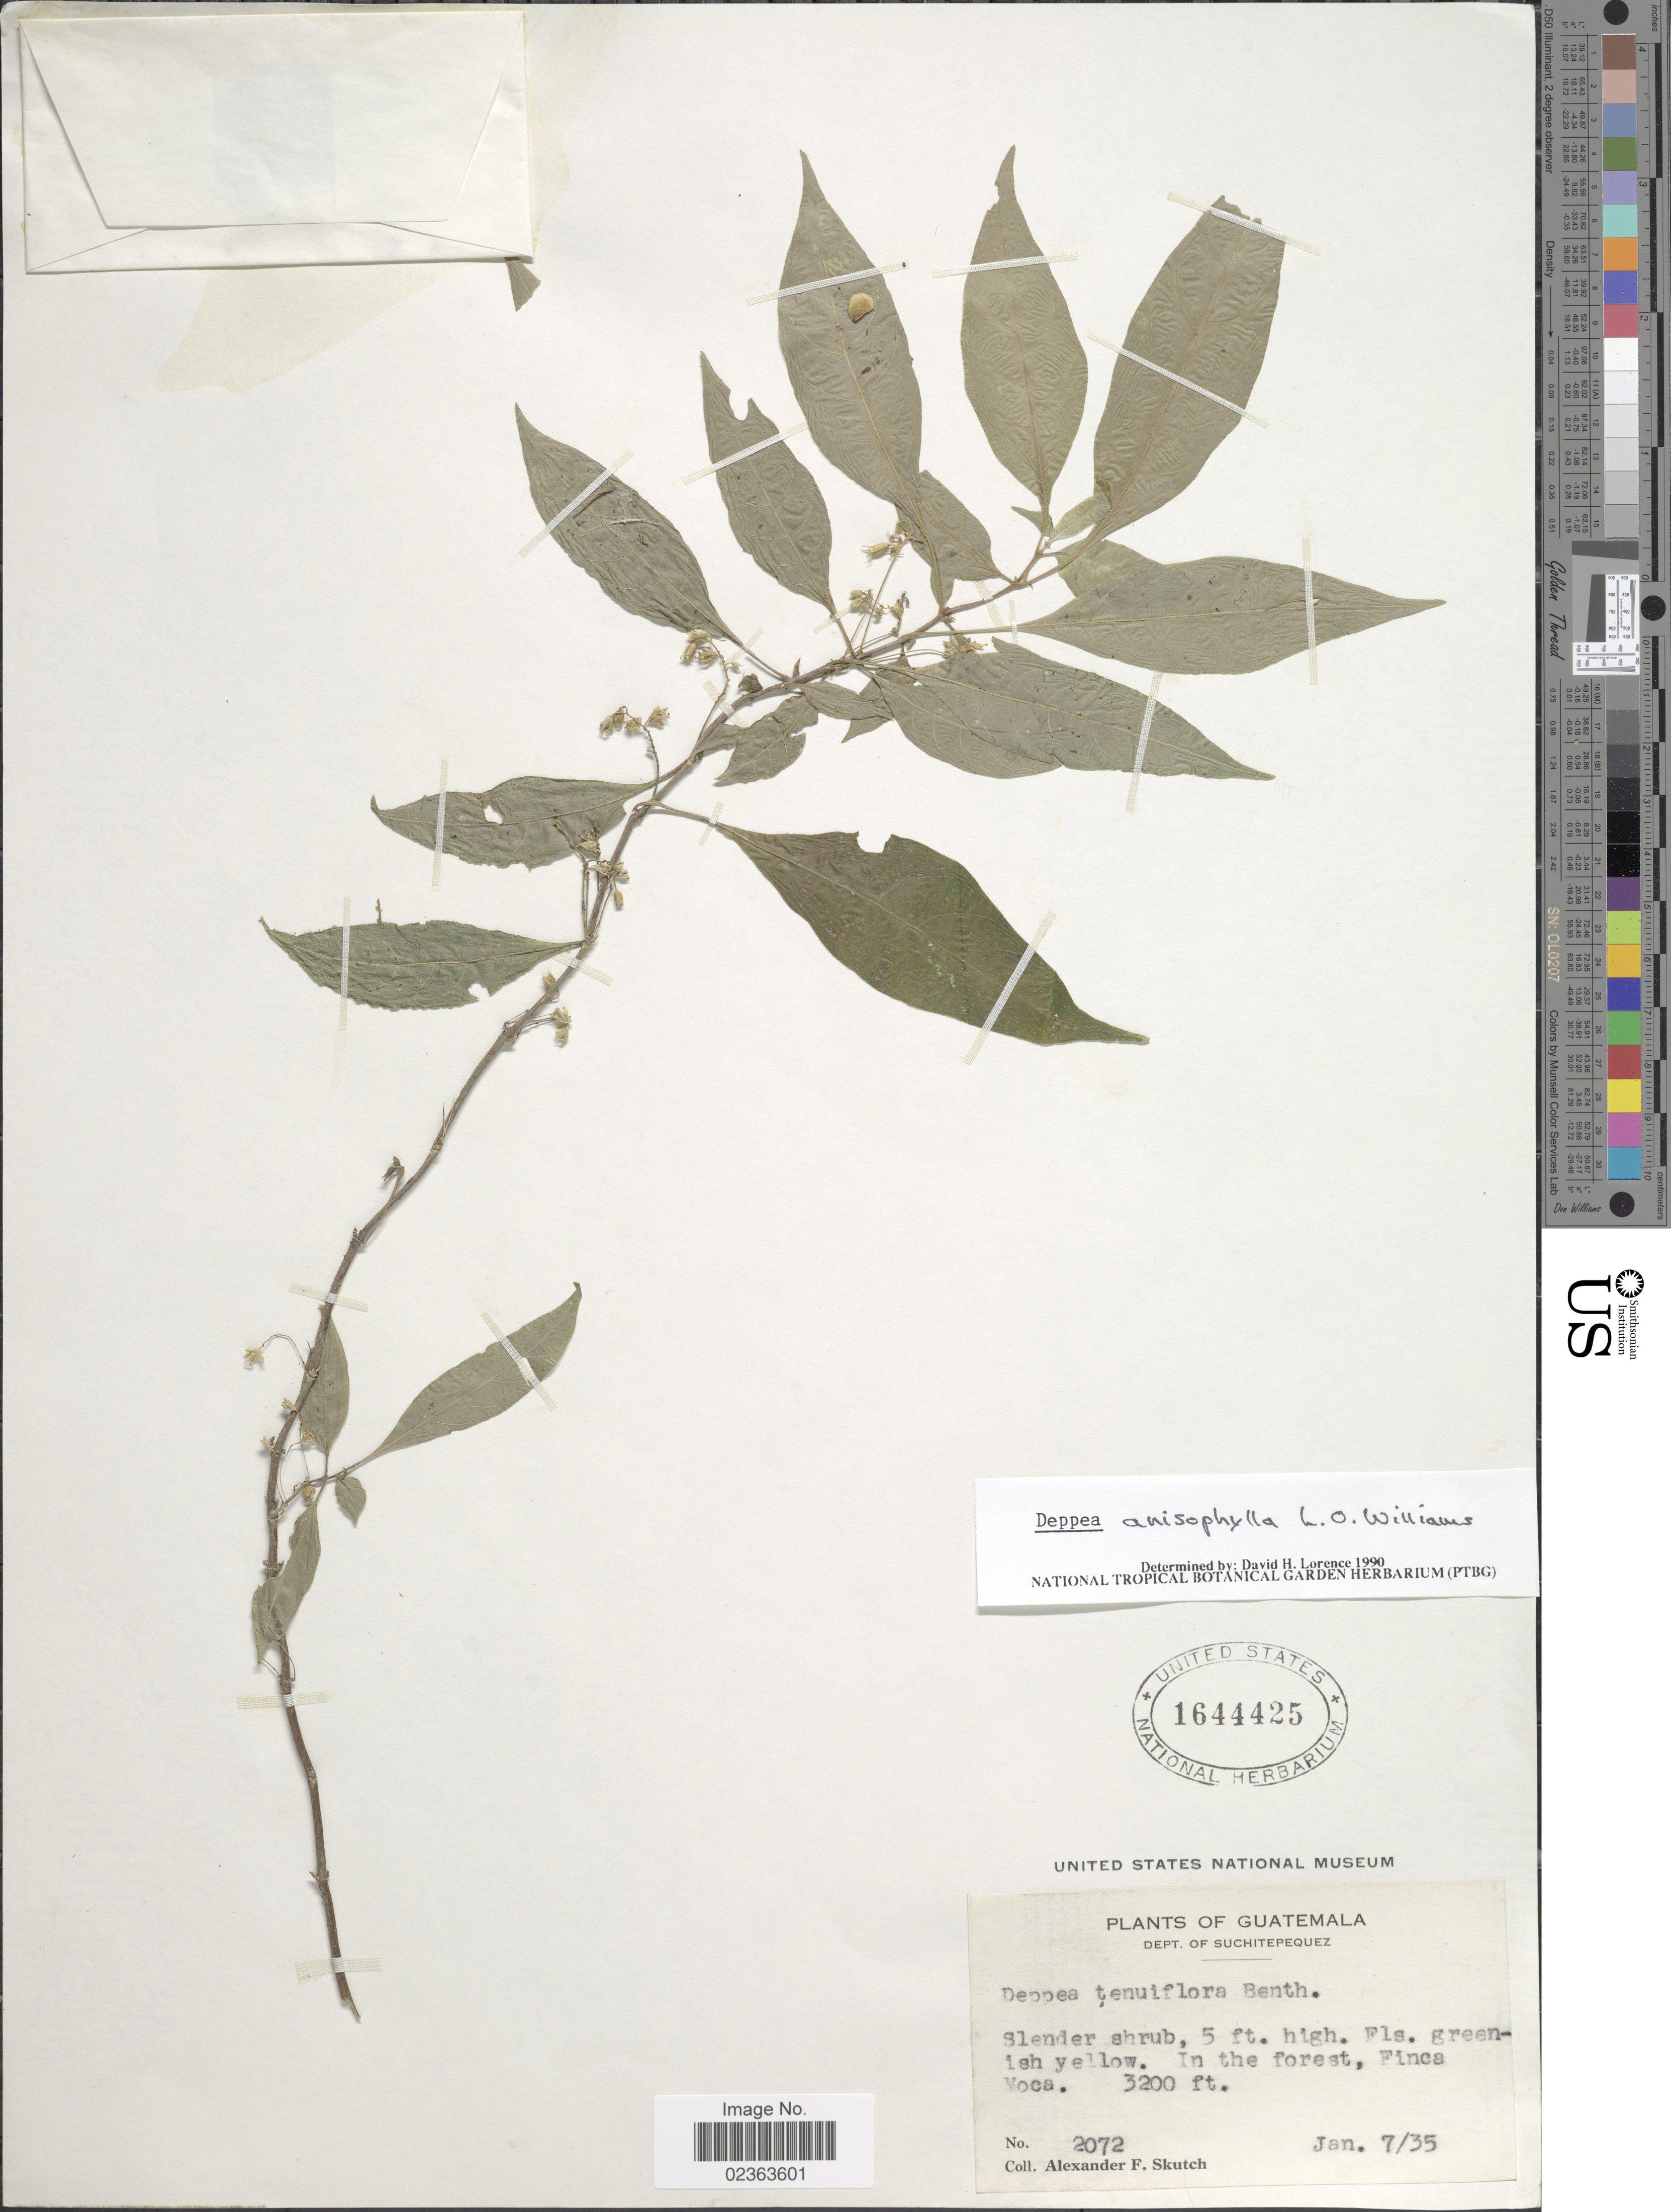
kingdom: Plantae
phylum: Tracheophyta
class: Magnoliopsida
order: Gentianales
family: Rubiaceae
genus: Deppea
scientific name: Deppea anisophylla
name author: L.O. Williams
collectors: A. F. Skutch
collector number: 2072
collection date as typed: Transcribed d/m/y: 7/1/35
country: Guatemala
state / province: Suchitepéquez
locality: Dept. of Suchitepequez, In the forest, Finca Moca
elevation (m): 975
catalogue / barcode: US 1644425